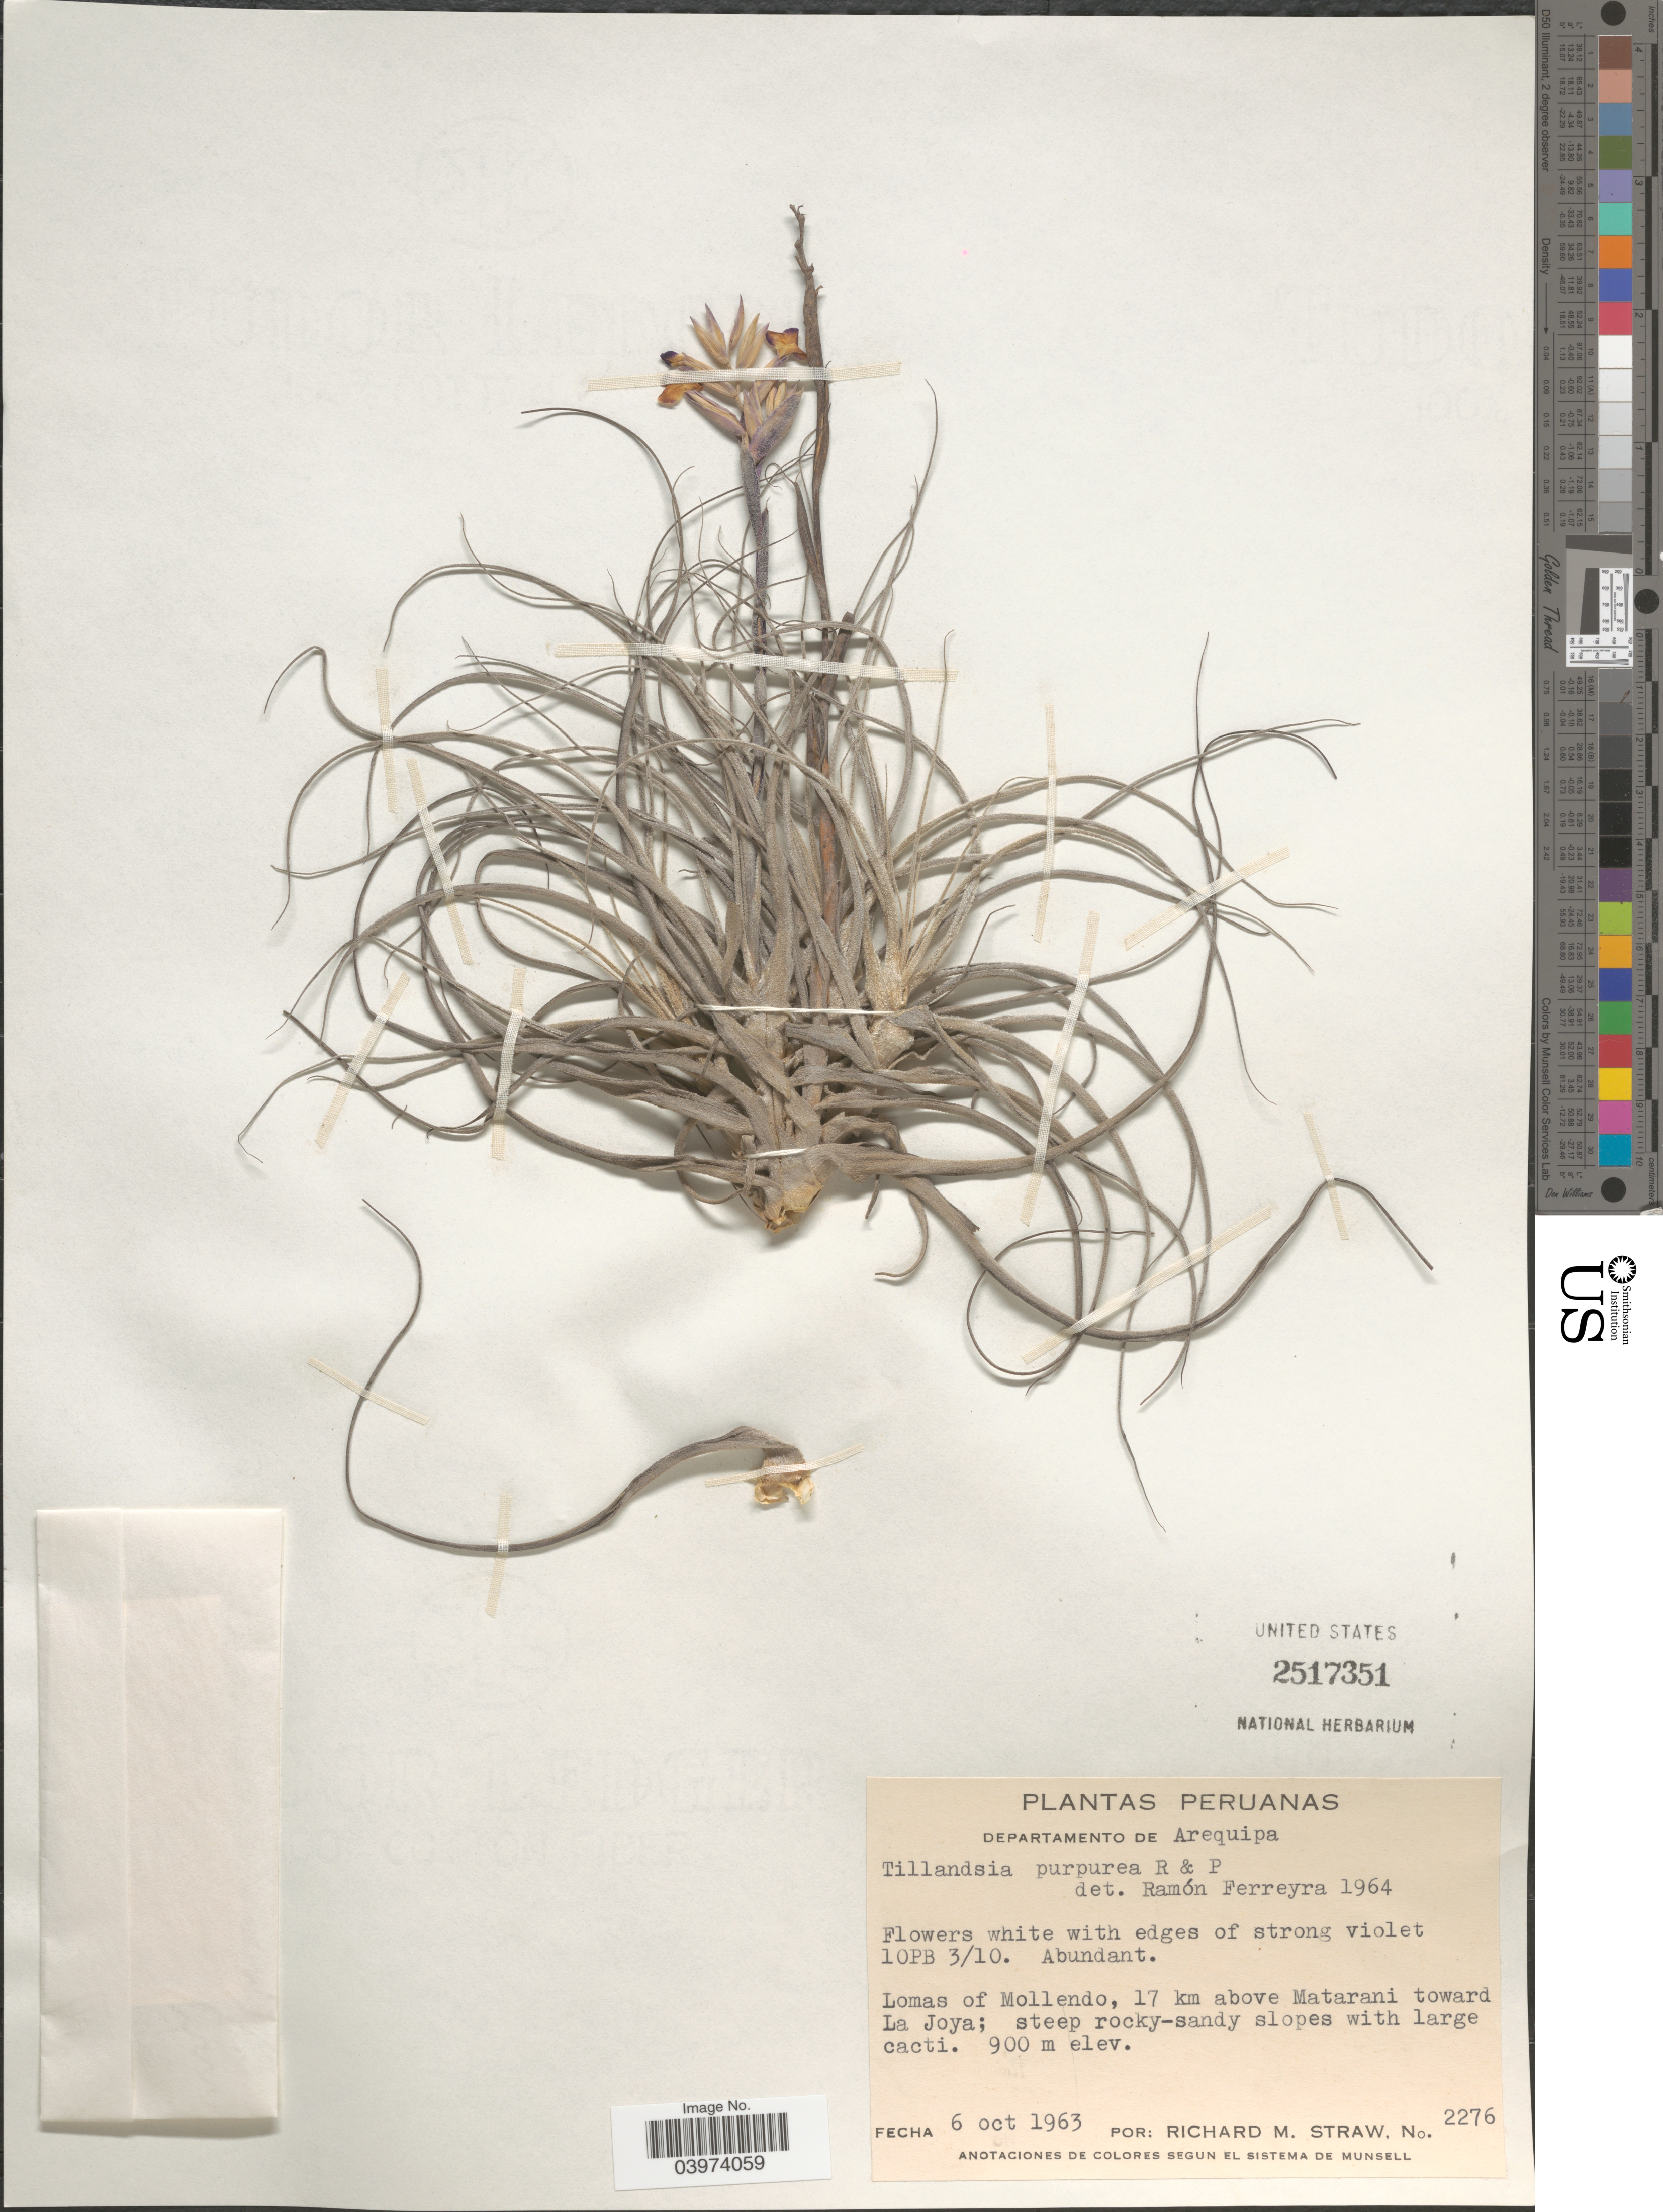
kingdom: Plantae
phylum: Tracheophyta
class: Liliopsida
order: Poales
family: Bromeliaceae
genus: Tillandsia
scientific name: Tillandsia purpurea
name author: Ruiz & Pav.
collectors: R. M. Straw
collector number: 2276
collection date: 1963-10-06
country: Peru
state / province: Arequipa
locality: Departamento de Arequipa. Lomas of Molledo, 17 km above Matarani toward La Joya.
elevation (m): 900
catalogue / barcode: US 2517351